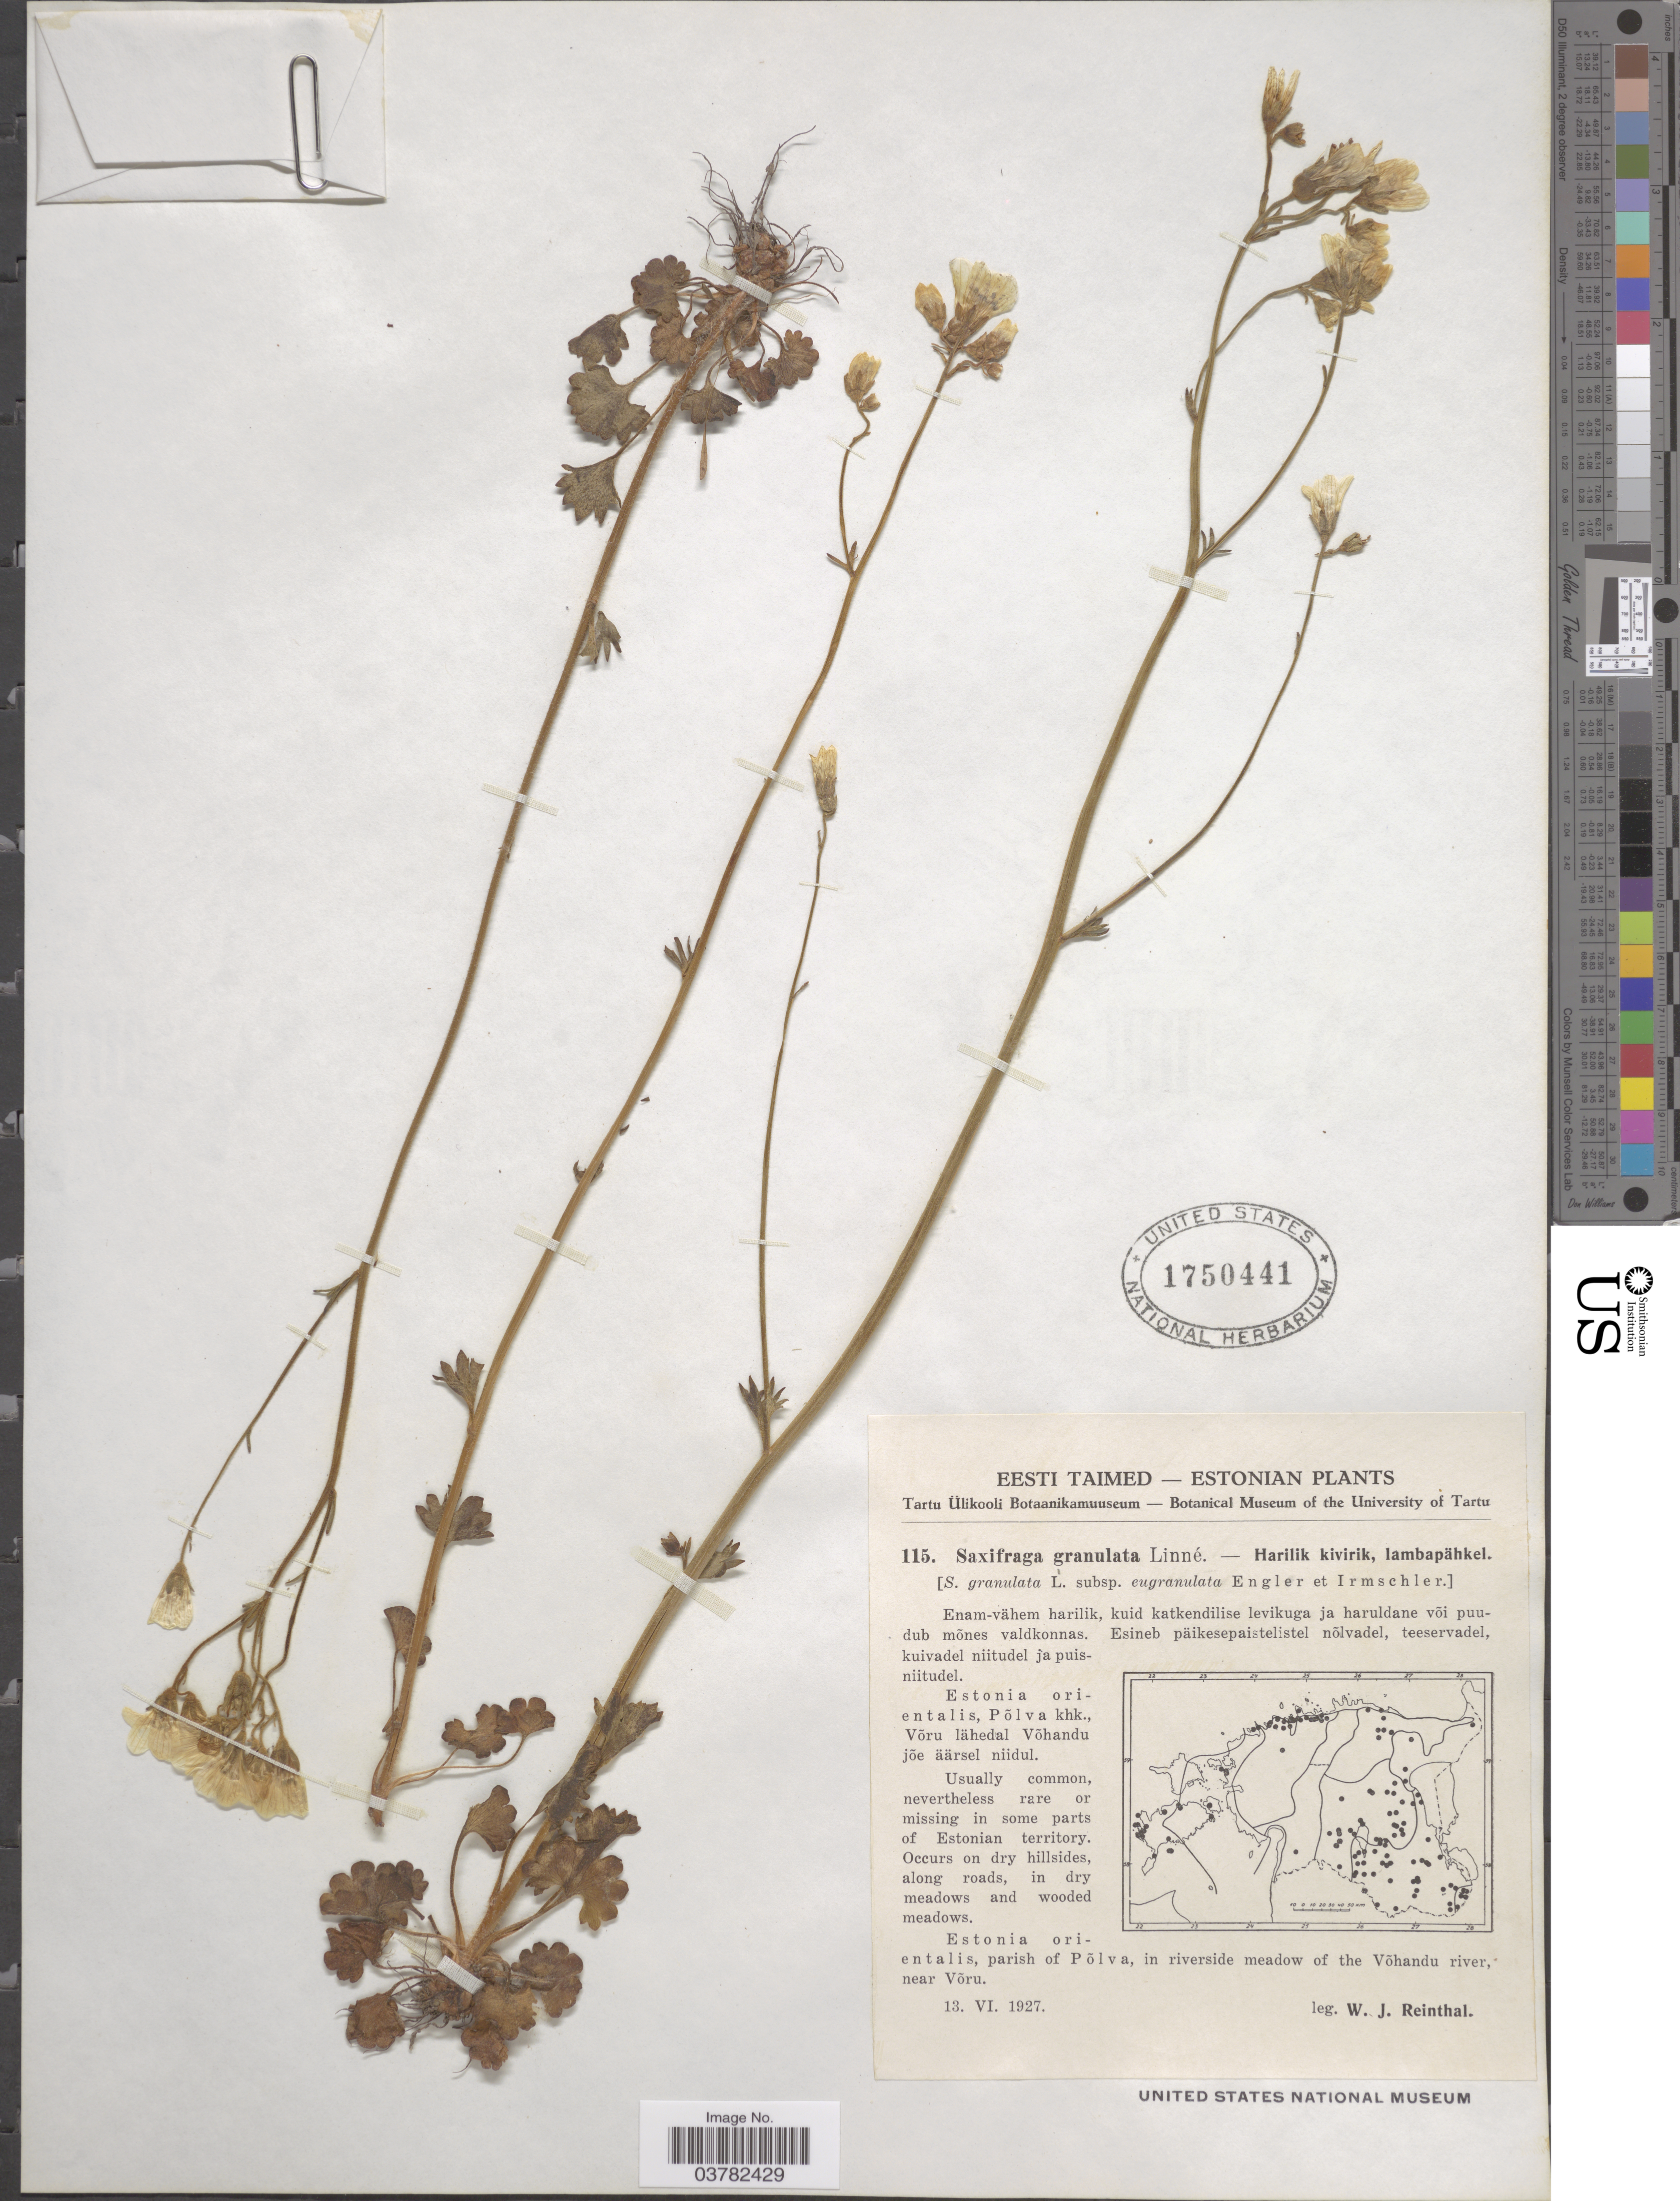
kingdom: Plantae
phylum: Tracheophyta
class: Magnoliopsida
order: Saxifragales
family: Saxifragaceae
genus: Saxifraga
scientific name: Saxifraga granulata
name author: L.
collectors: W. Reinthal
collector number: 115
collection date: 1927-06-13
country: Estonia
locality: Estonia orientalis, parish of Põlva, in riverside meadow of the Võhandu river, near Võru.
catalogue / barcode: US 1750441